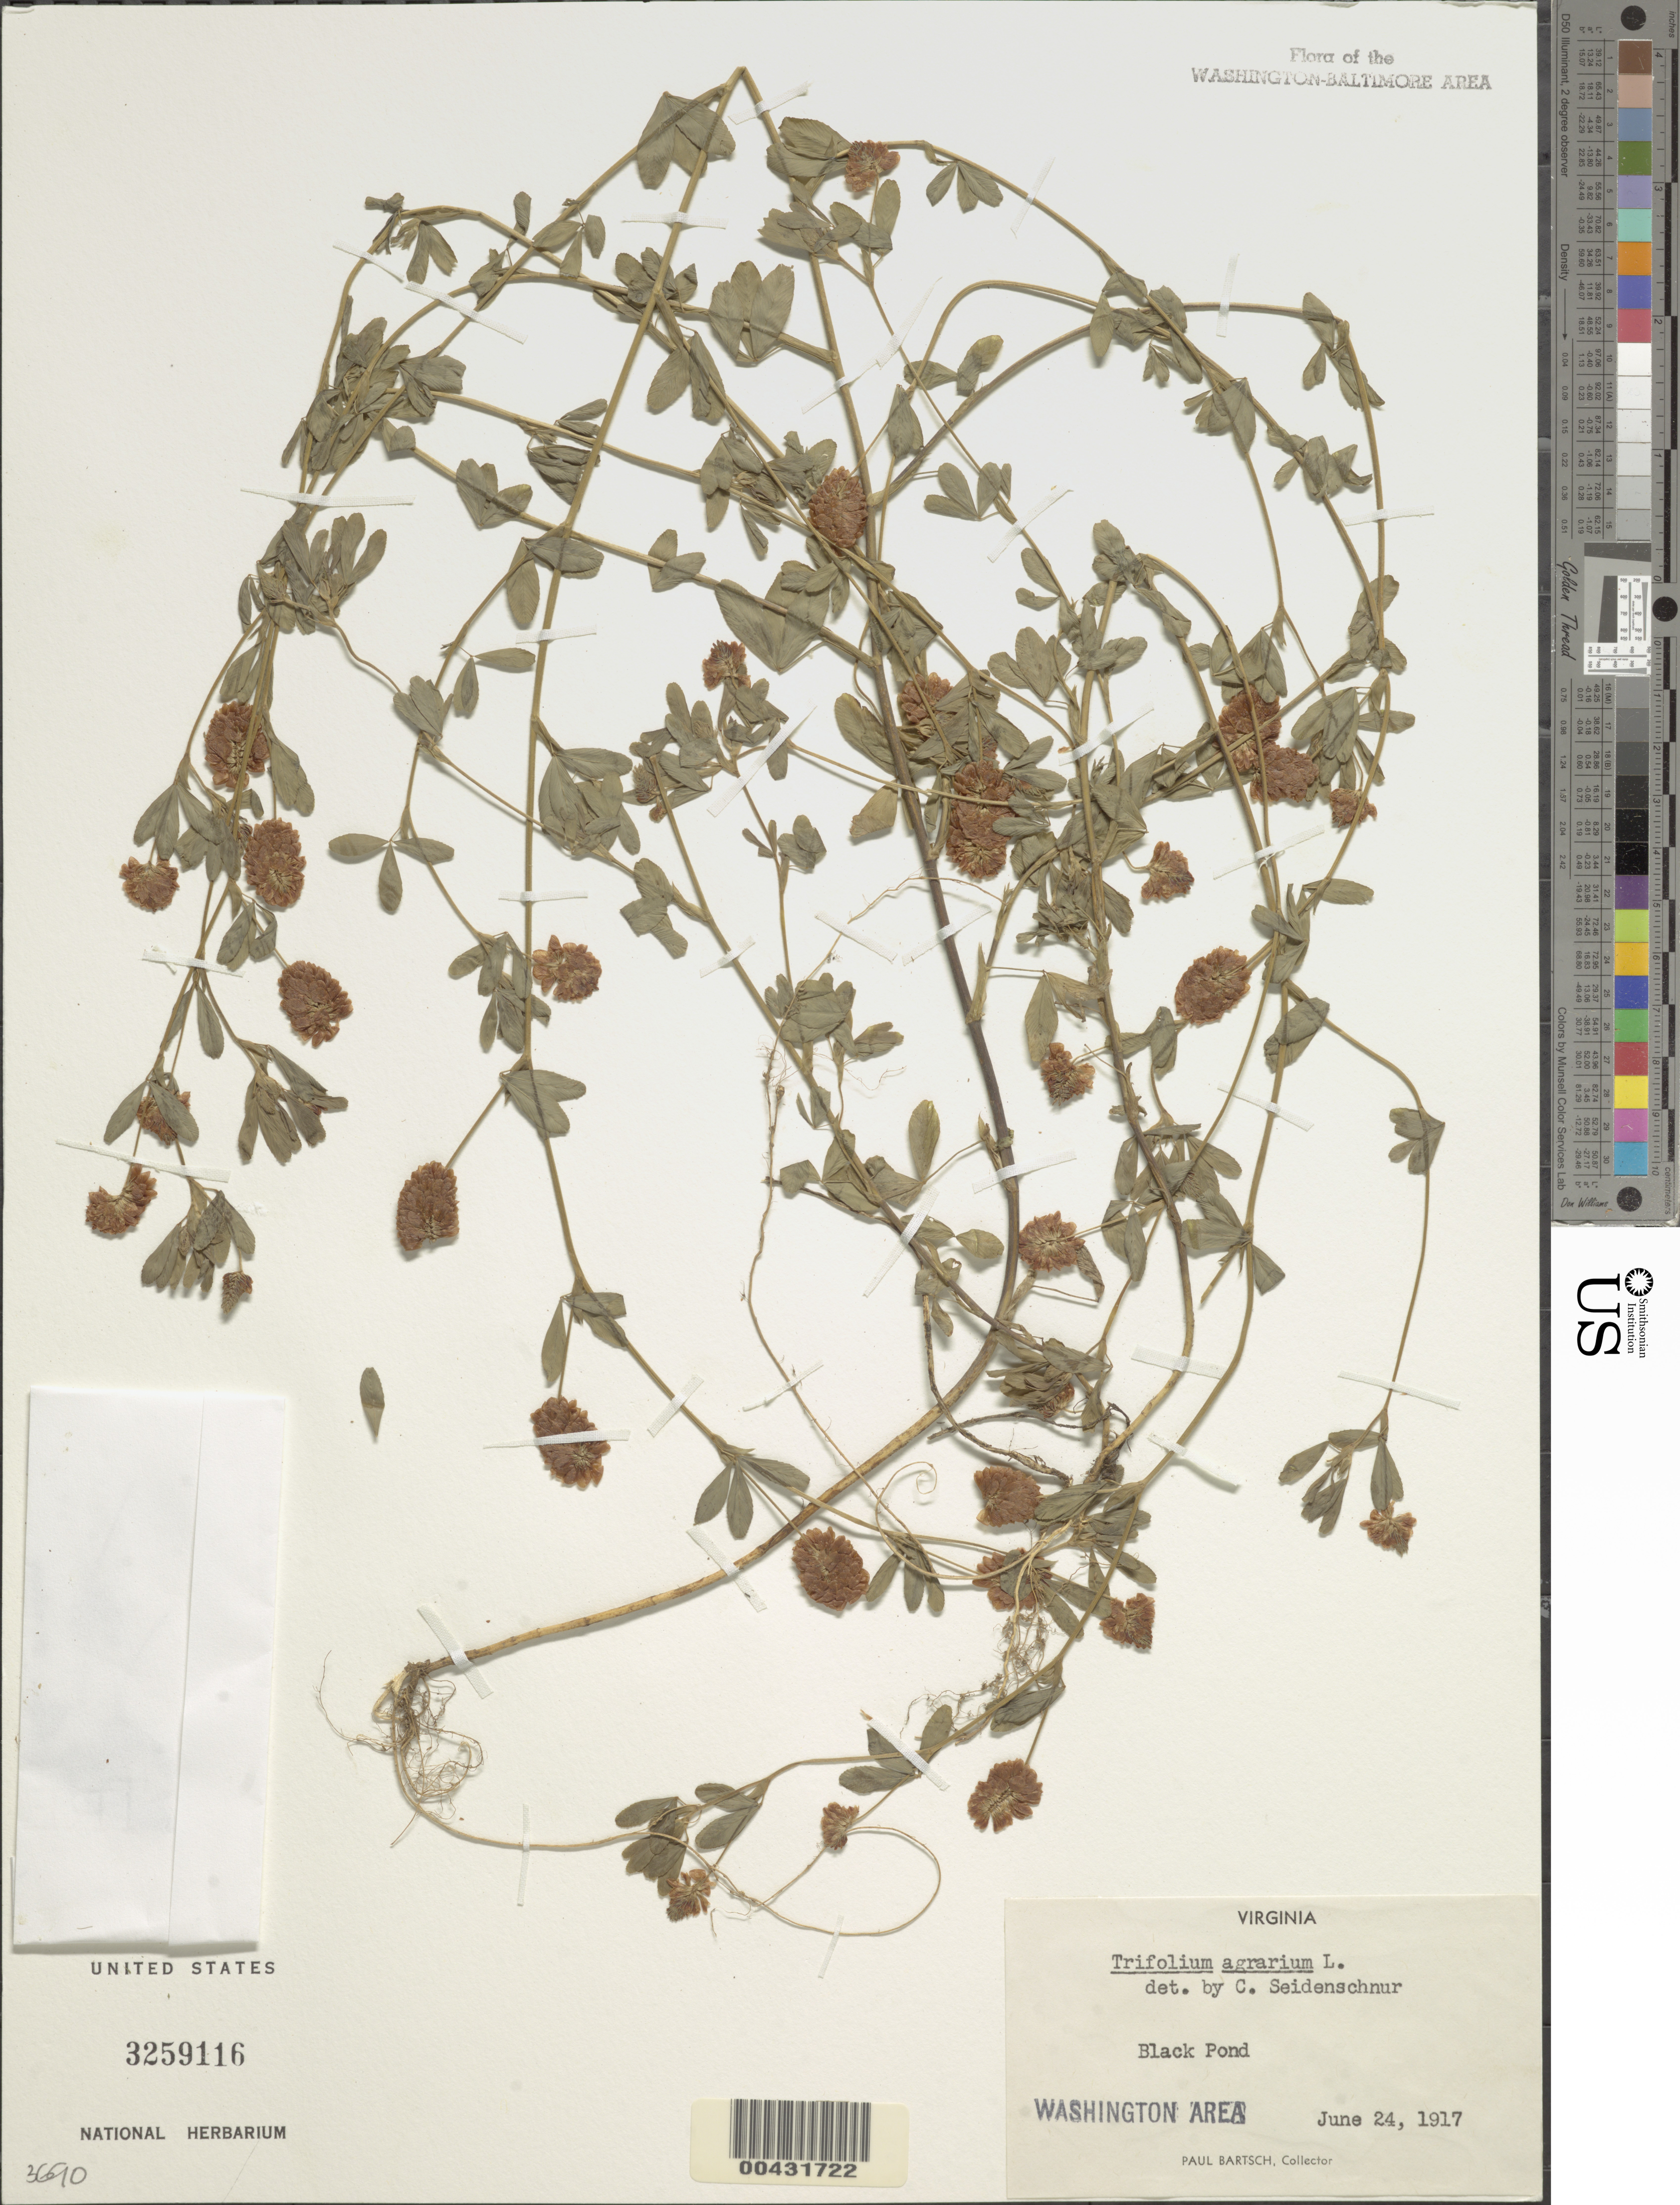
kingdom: Plantae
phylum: Tracheophyta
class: Magnoliopsida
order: Fabales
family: Fabaceae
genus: Trifolium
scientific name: Trifolium aureum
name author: Pollich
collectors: P. Bartsch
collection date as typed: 24 Jun 1917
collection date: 1917-06-24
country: United States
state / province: Virginia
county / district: Fairfax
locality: Black Pond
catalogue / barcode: US 3259116